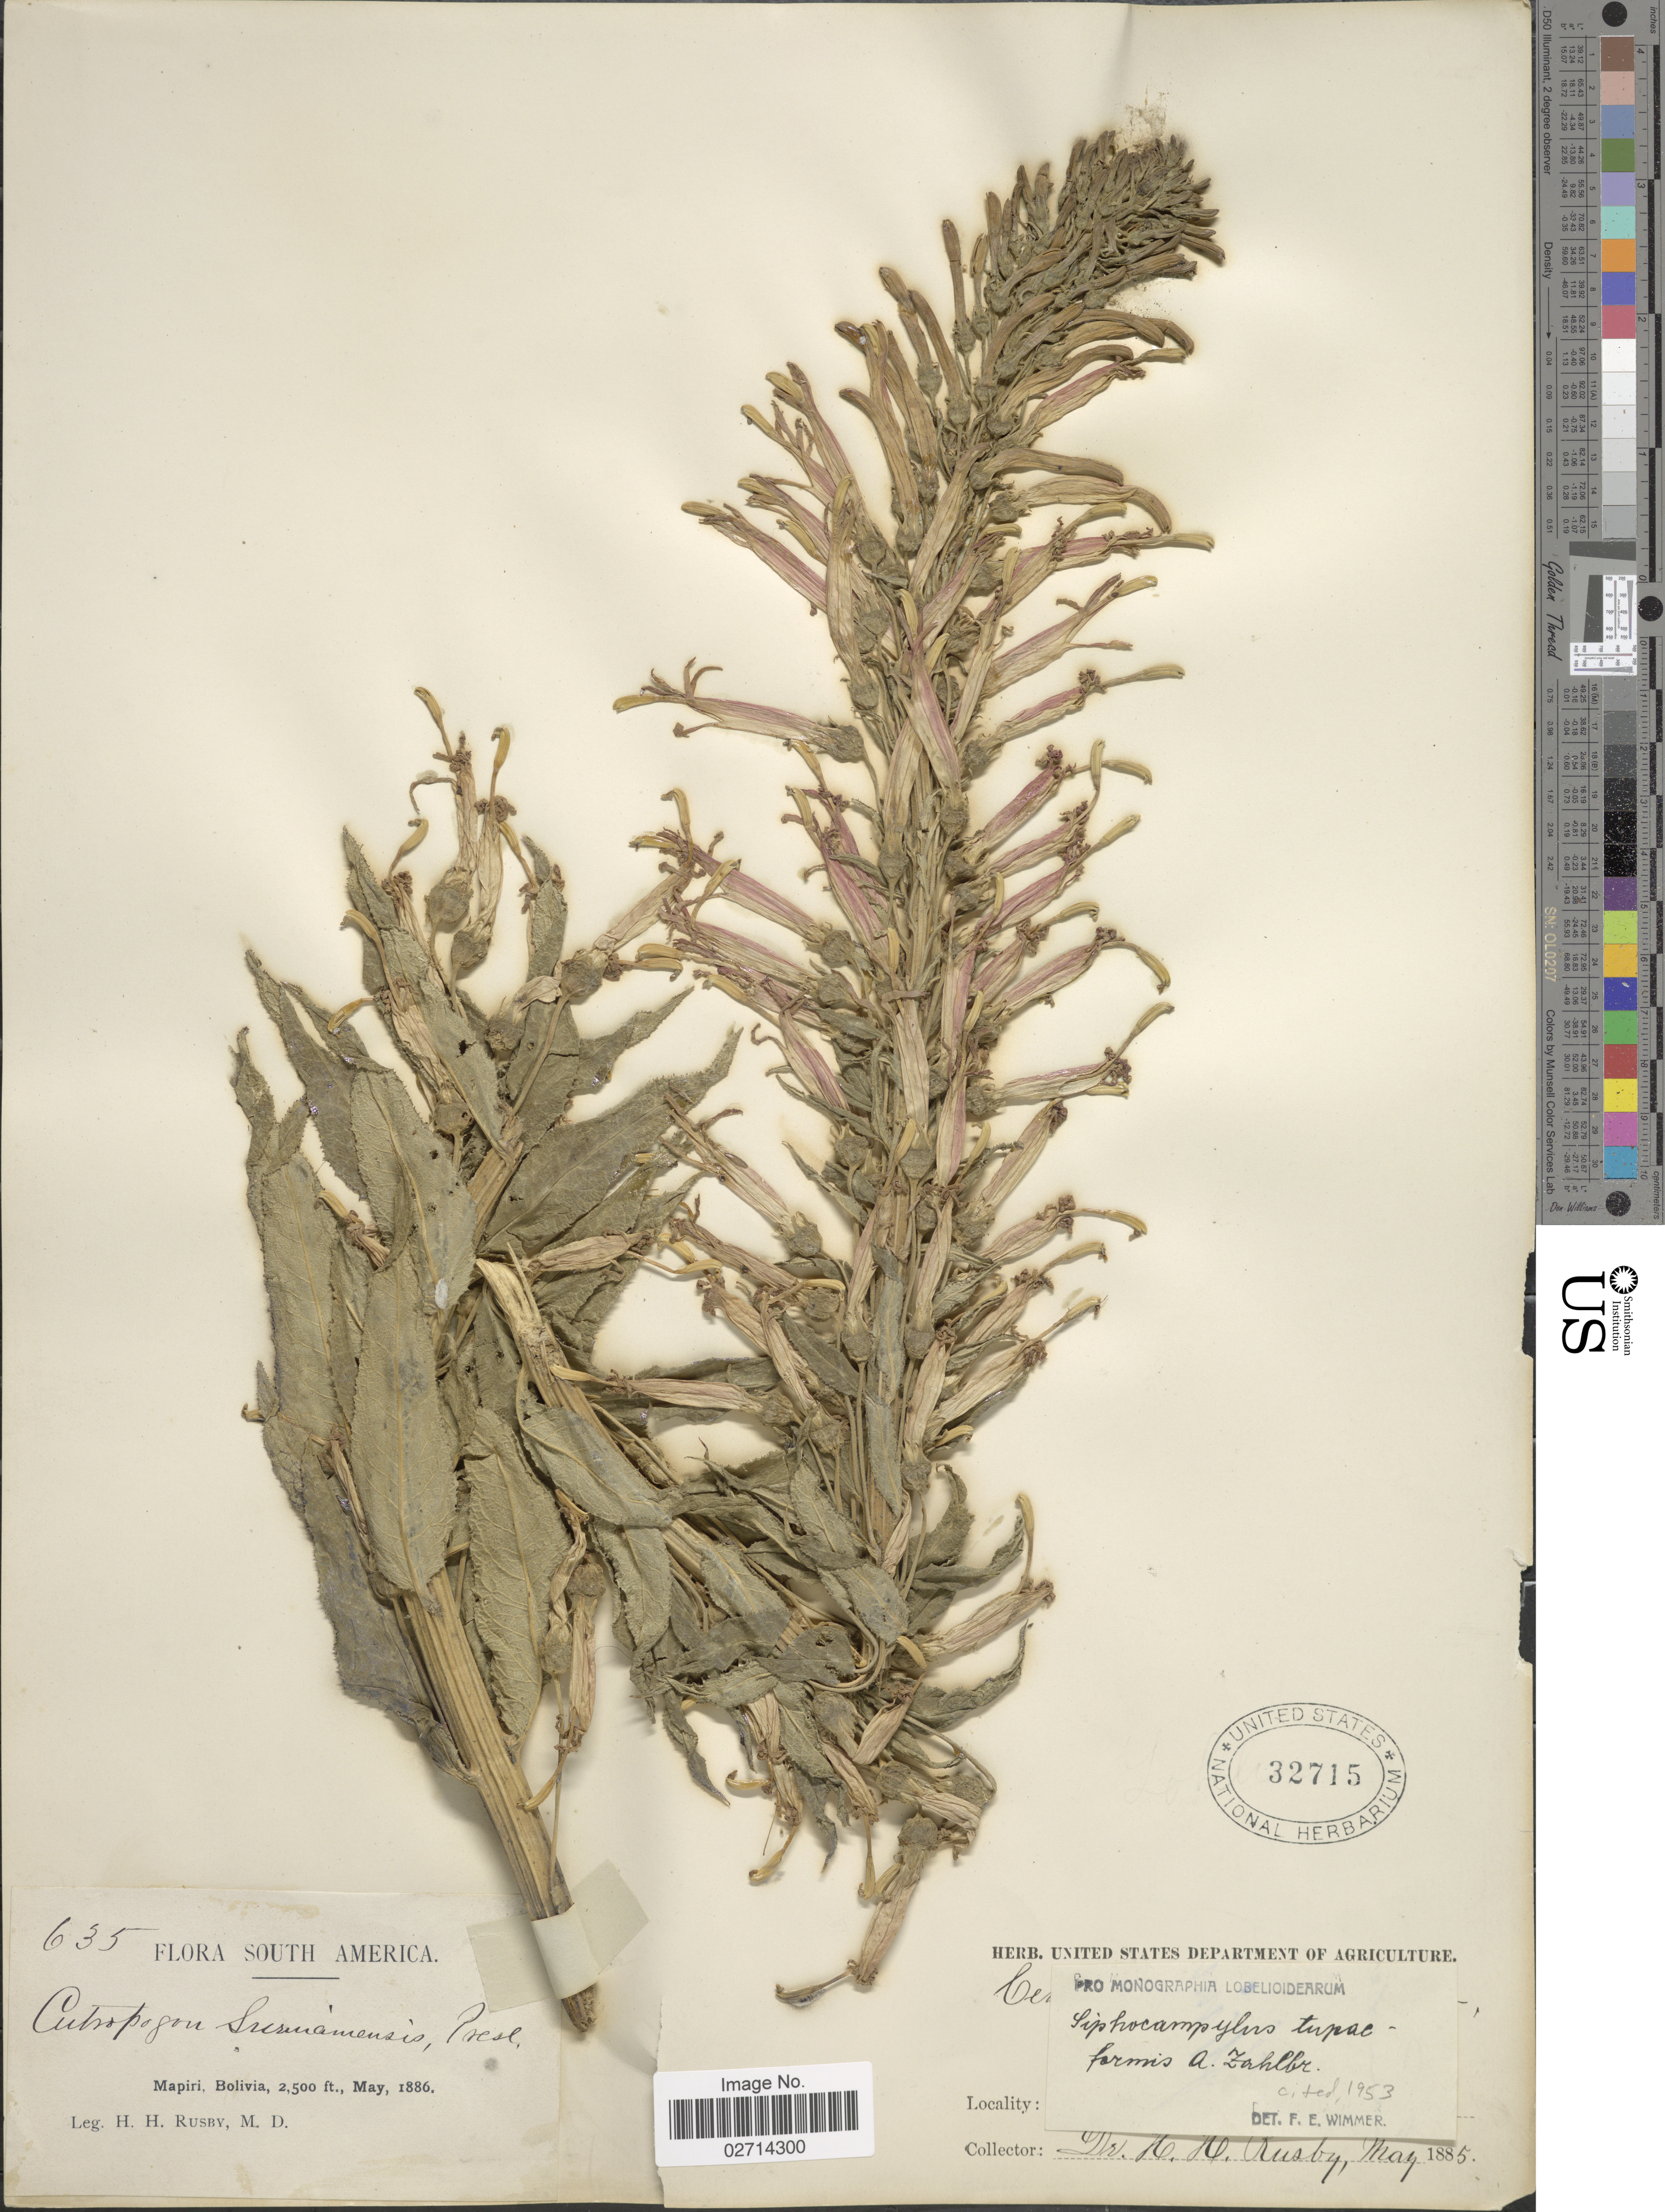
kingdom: Plantae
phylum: Tracheophyta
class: Magnoliopsida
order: Asterales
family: Campanulaceae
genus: Siphocampylus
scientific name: Siphocampylus tupaeformis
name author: Zahlbr.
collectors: H. H. Rusby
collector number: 635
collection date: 1886-05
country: Bolivia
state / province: La Páz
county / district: Larecaja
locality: Mapiri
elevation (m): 762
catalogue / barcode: US 32715